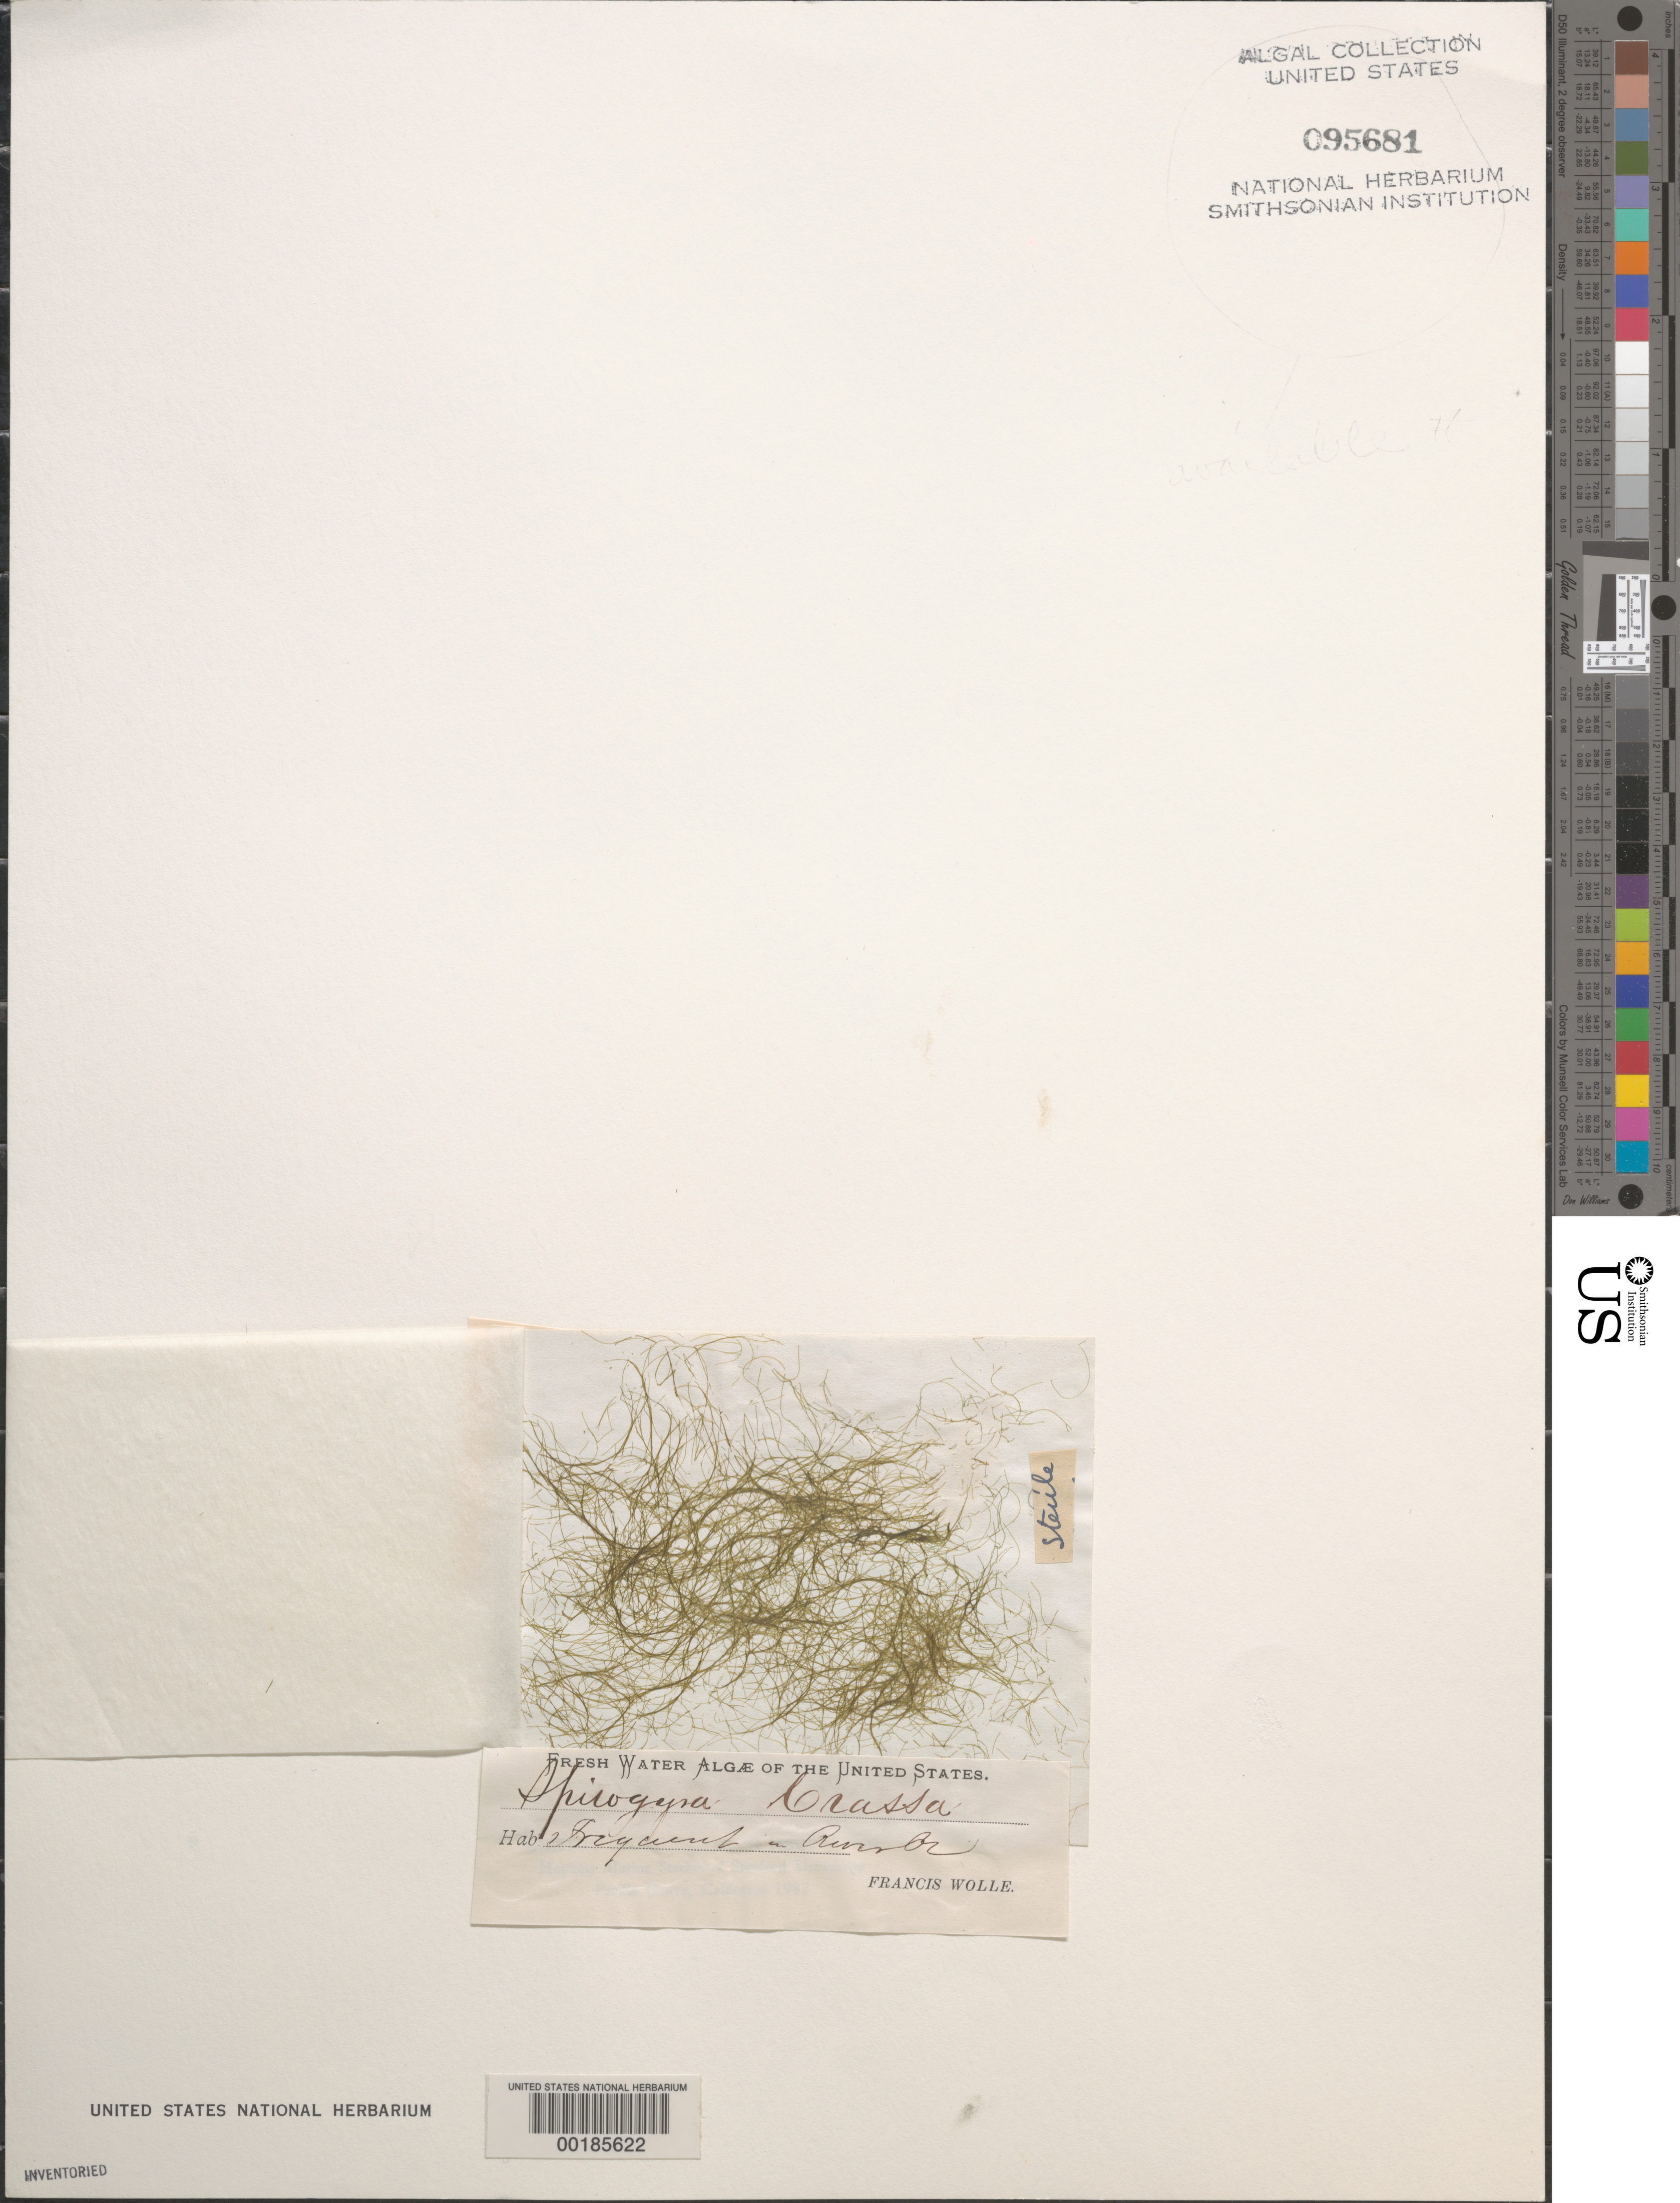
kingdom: Plantae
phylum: Charophyta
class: Zygnematophyceae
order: Zygnematales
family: Zygnemataceae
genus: Spirogyra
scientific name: Spirogyra crassa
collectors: F. Wolle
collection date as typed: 18--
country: United States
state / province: Pennsylvania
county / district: Lehigh County / Northampton County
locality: Probably Bethlehem area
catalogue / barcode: US 95681